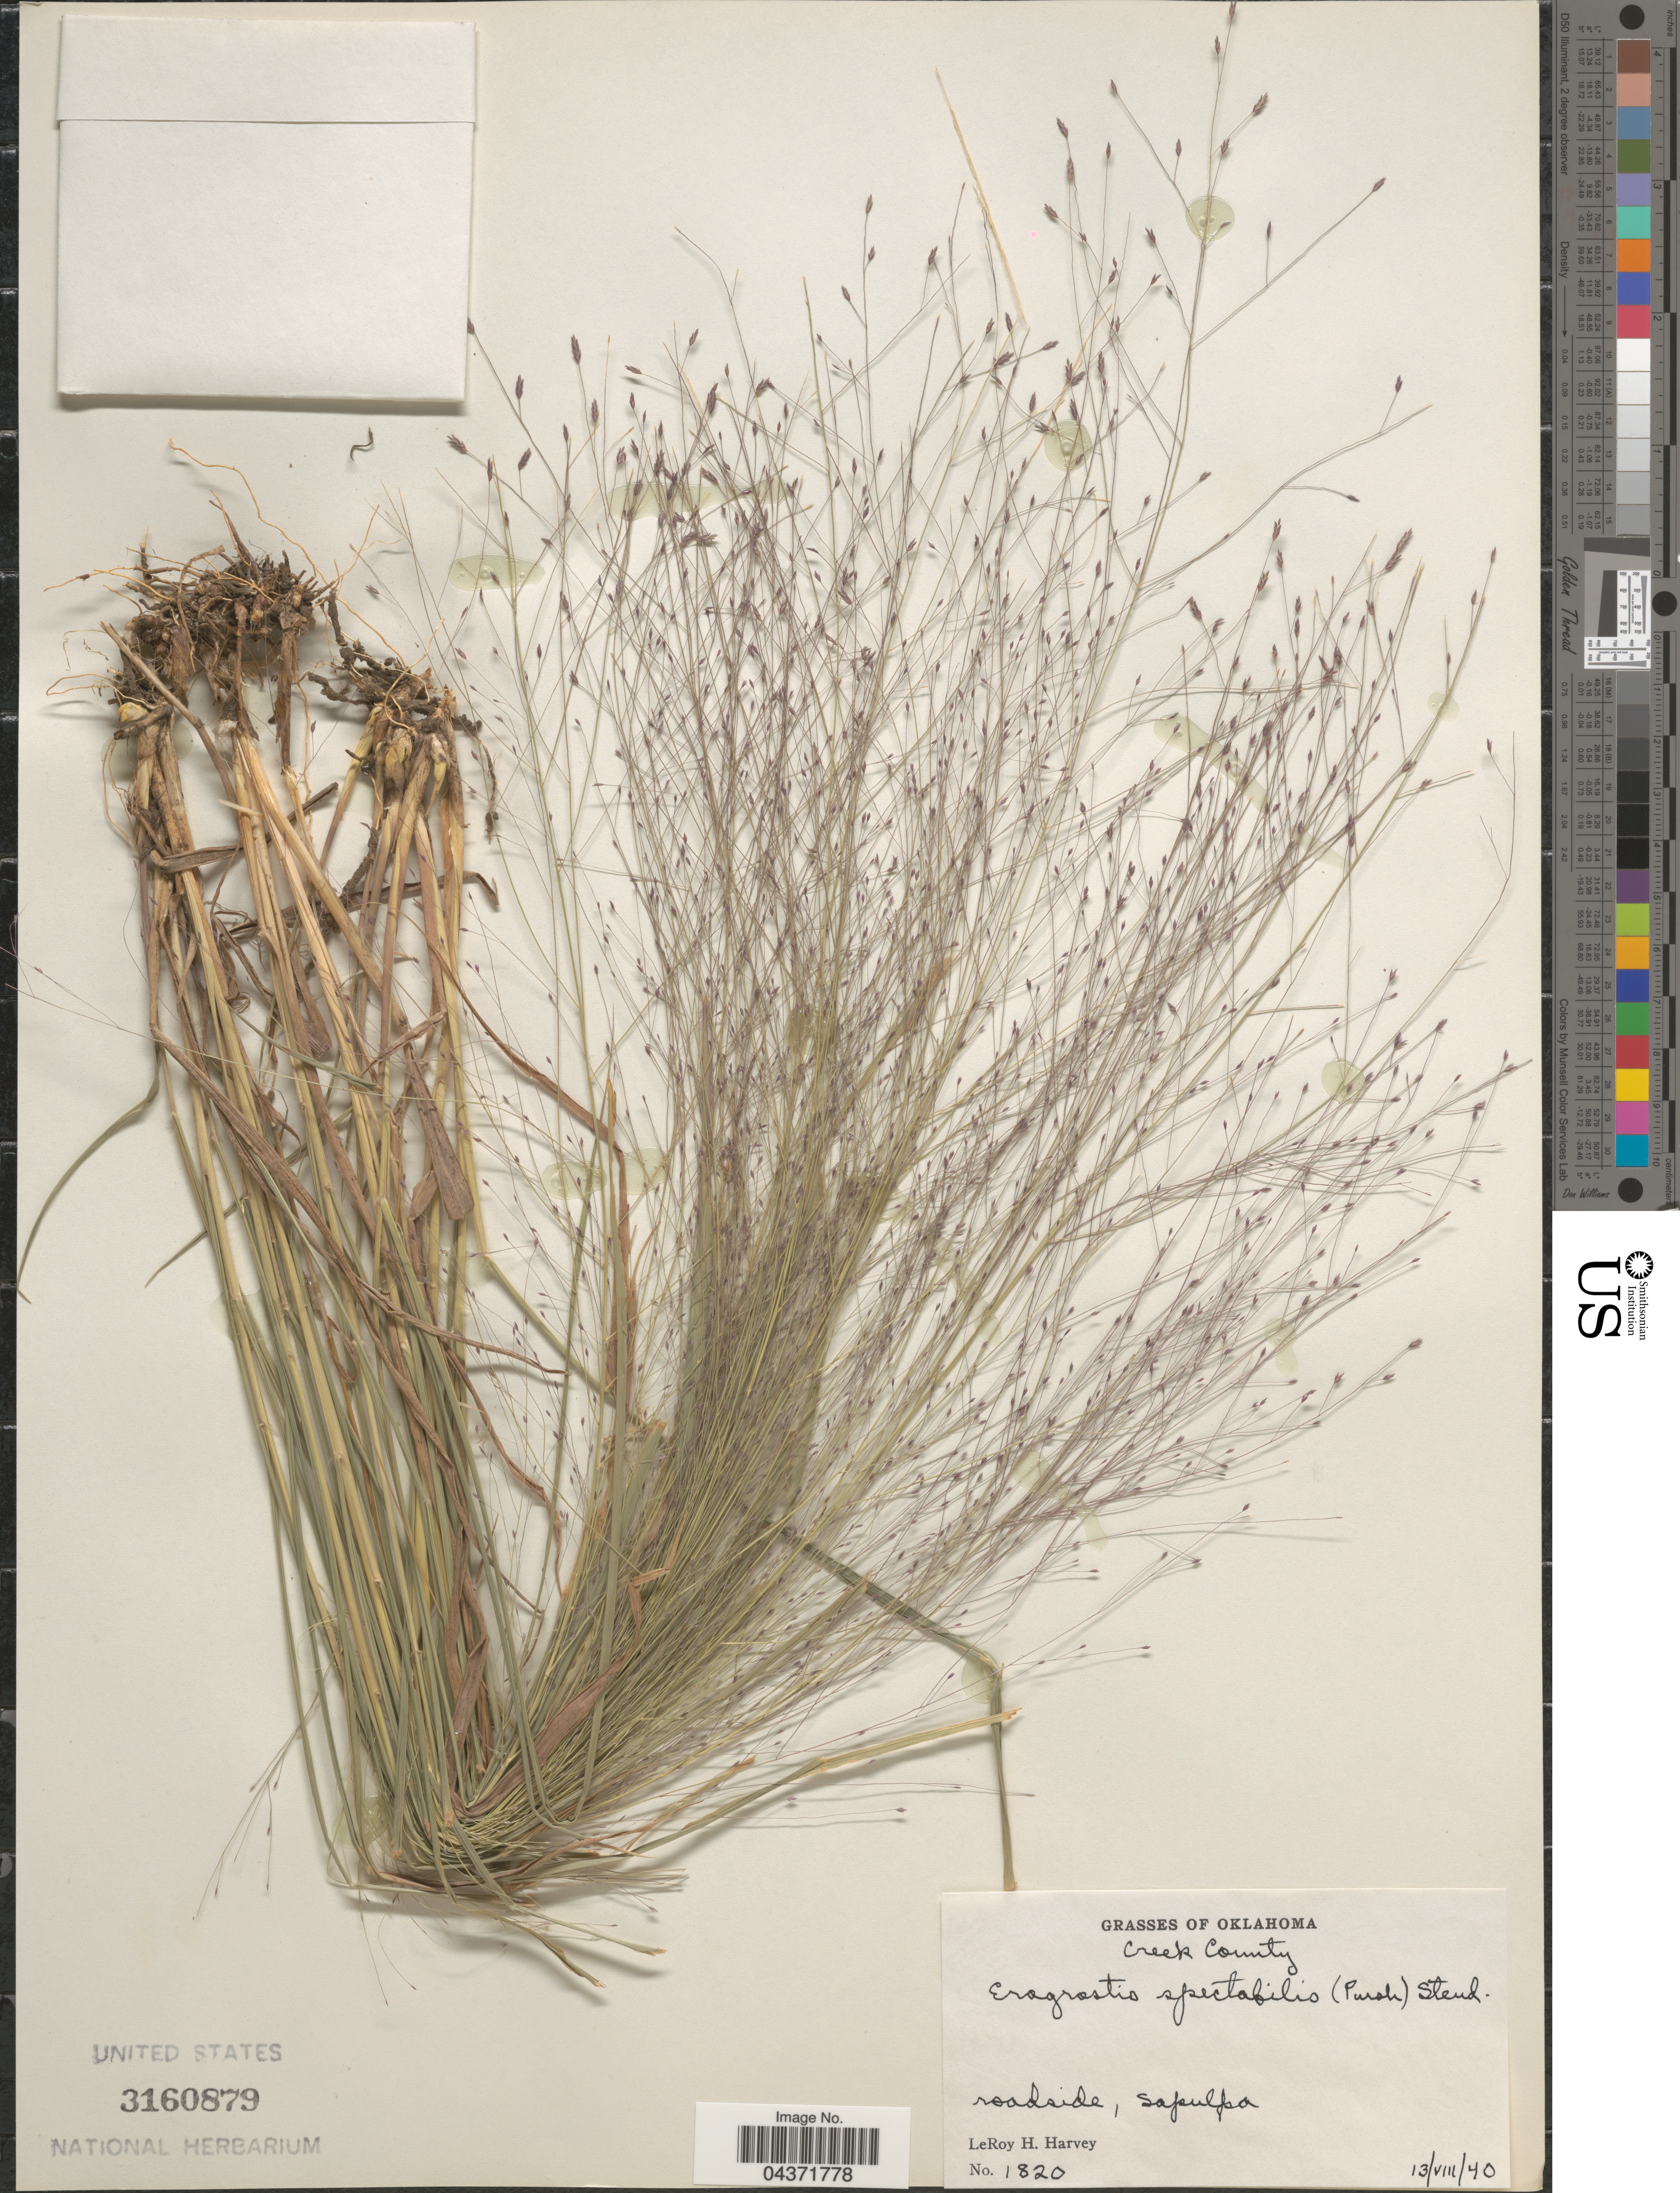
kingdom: Plantae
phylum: Tracheophyta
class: Liliopsida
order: Poales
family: Poaceae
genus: Eragrostis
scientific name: Eragrostis spectabilis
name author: (Pursh) Steud.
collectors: L. H. Harvey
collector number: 1820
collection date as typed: Transcribed d/m/y: 13/8/40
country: United States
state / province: Oklahoma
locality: Creek County. Sapulpa.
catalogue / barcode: US 3160879